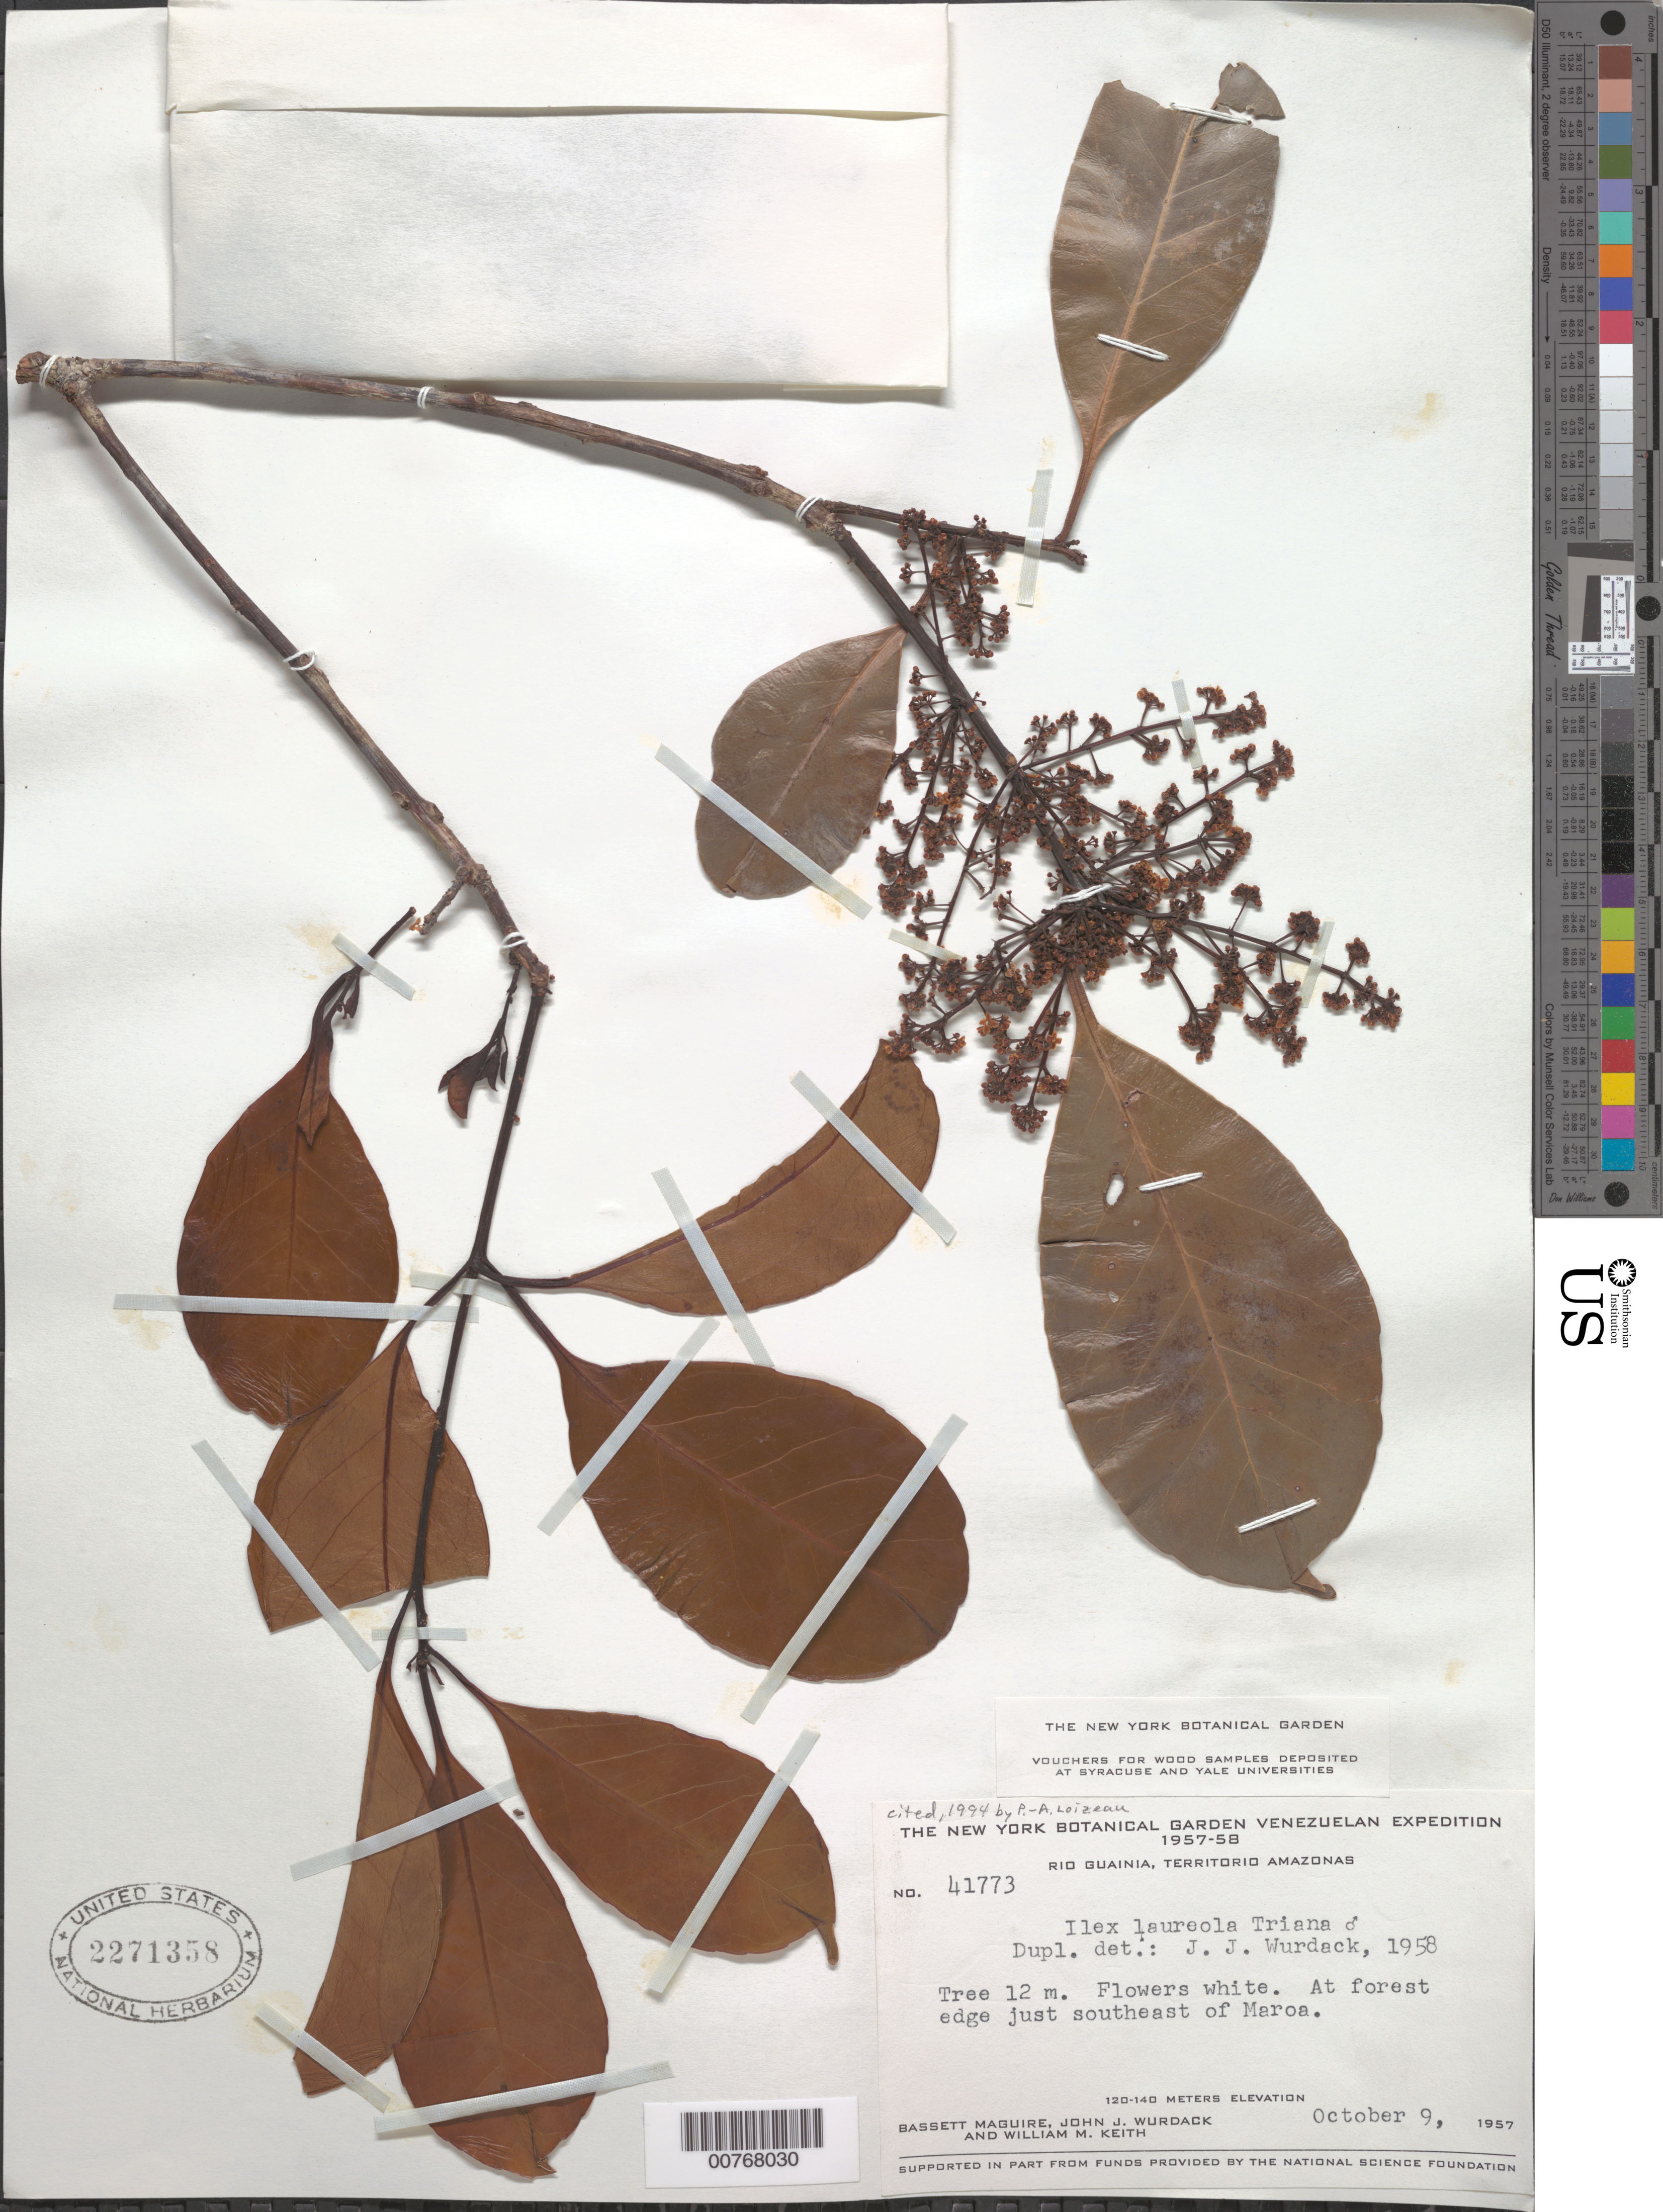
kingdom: Plantae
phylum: Tracheophyta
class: Magnoliopsida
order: Aquifoliales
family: Aquifoliaceae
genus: Ilex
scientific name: Ilex laureola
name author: Triana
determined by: Wurdack, John J., (US), US (UNITED STATES)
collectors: B. Maguire, J. J. Wurdack & W. Keith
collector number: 41773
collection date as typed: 9-Oct-57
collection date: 1957-10-09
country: Venezuela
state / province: Amazonas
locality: Río Guainía, SE of Maroa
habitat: Forest edge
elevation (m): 120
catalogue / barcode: US 2271358